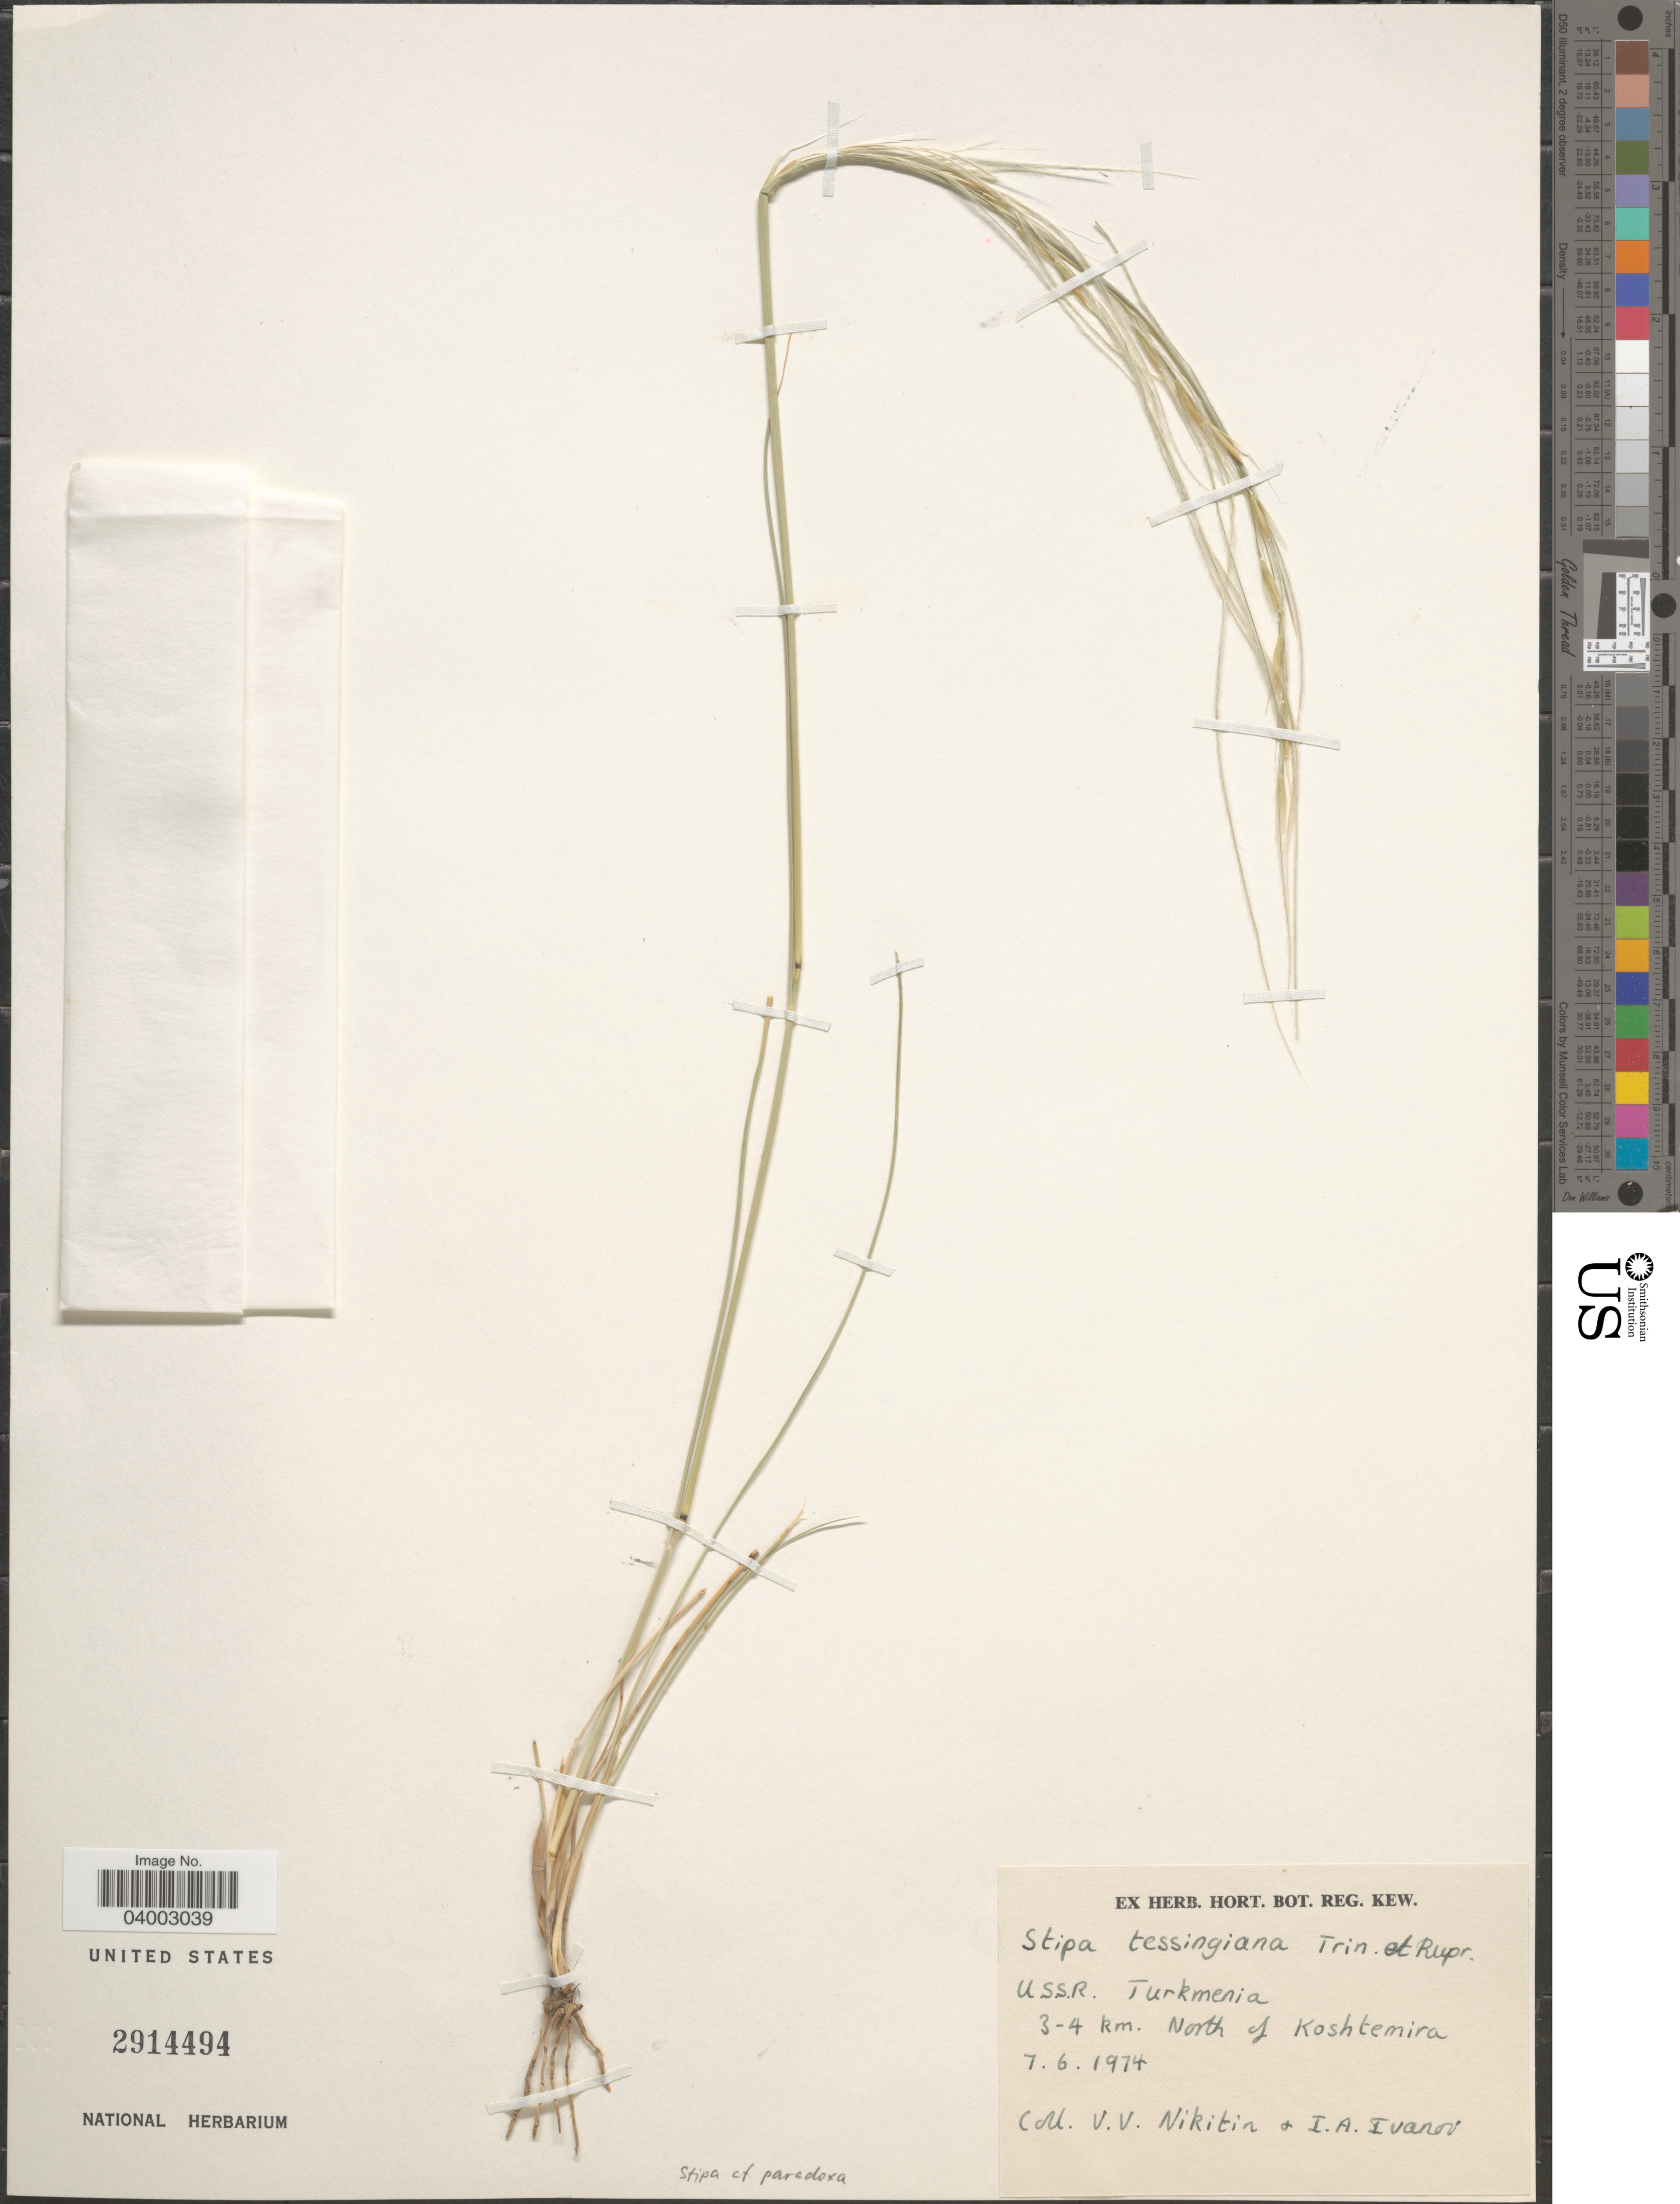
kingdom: Plantae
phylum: Tracheophyta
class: Liliopsida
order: Poales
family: Poaceae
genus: Stipa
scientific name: Stipa sp.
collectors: V. V. Nikitin & I. Ivanov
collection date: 1974-06-07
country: Turkmenistan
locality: U.S.S.R. Turkmenia. 3-4 km. North of Koshtemira.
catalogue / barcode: US 2914494